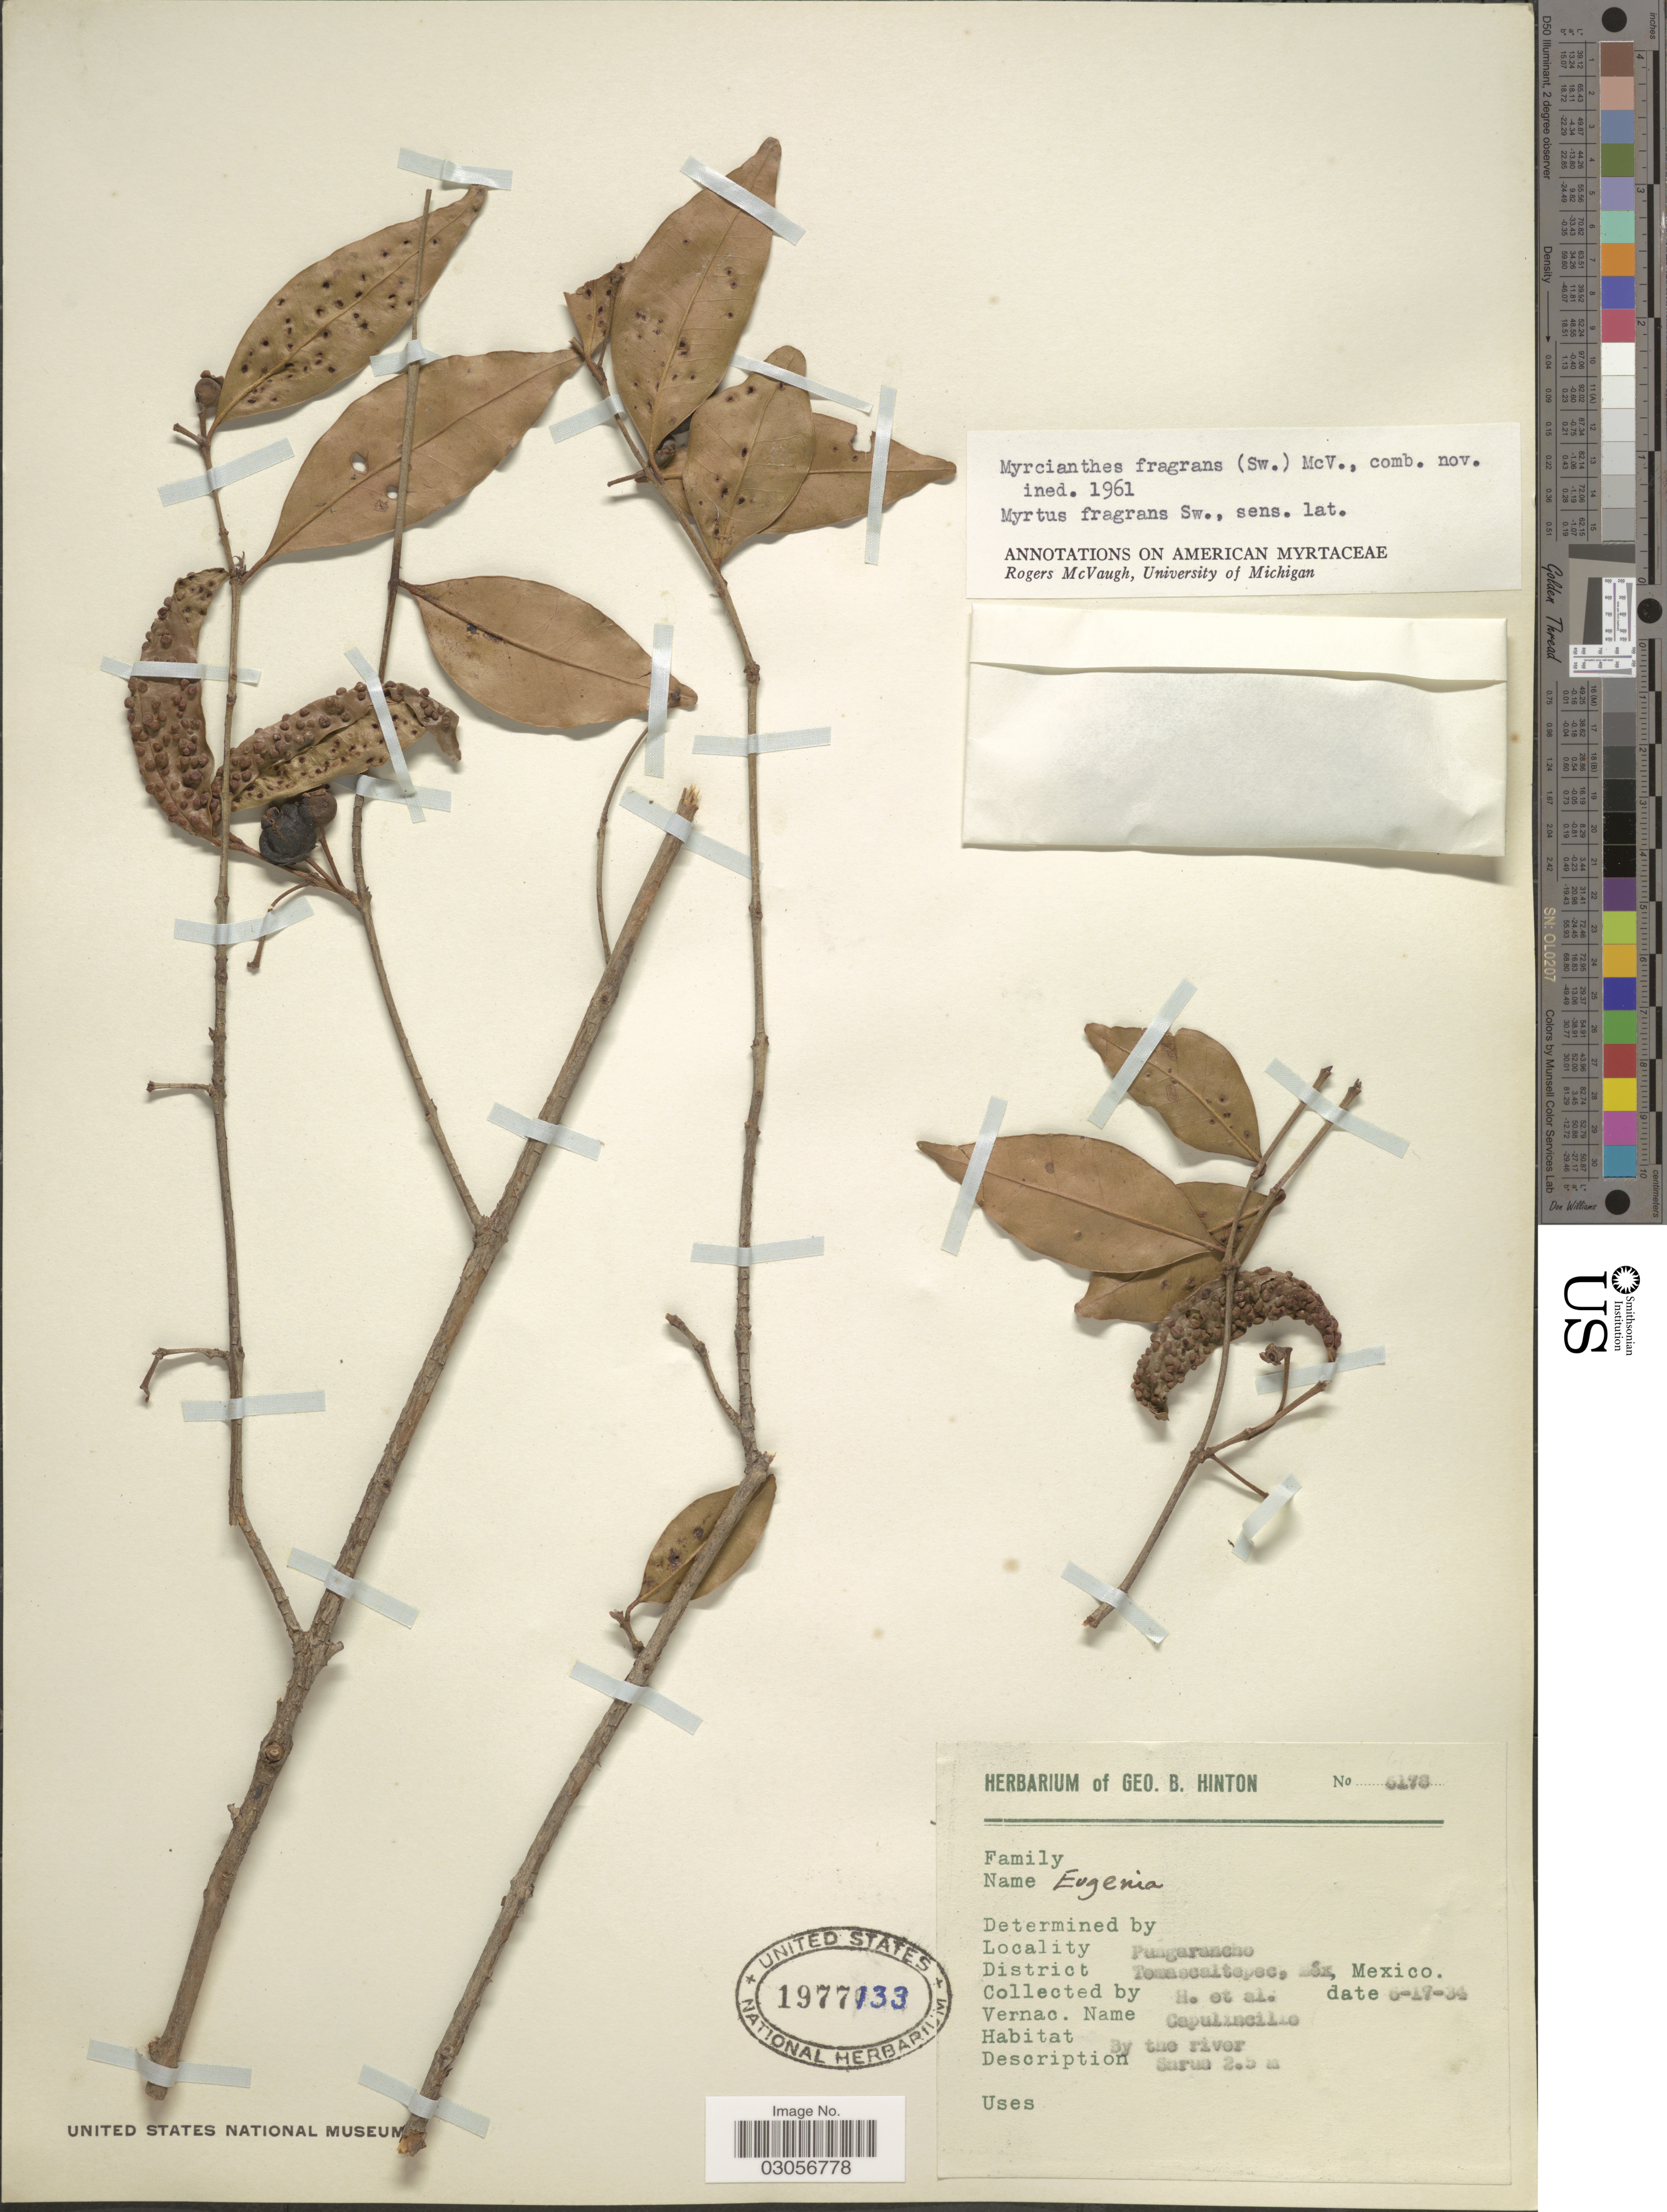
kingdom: Plantae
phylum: Tracheophyta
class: Magnoliopsida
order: Myrtales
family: Myrtaceae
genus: Myrcianthes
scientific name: Myrcianthes fragrans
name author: (Sw.) McVaugh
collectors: G. B. Hinton & et al.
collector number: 6178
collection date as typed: Transcribed d/m/y: 17/6/34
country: Mexico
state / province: México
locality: Pungarancho. District Temascaltepec.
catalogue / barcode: US 1977133